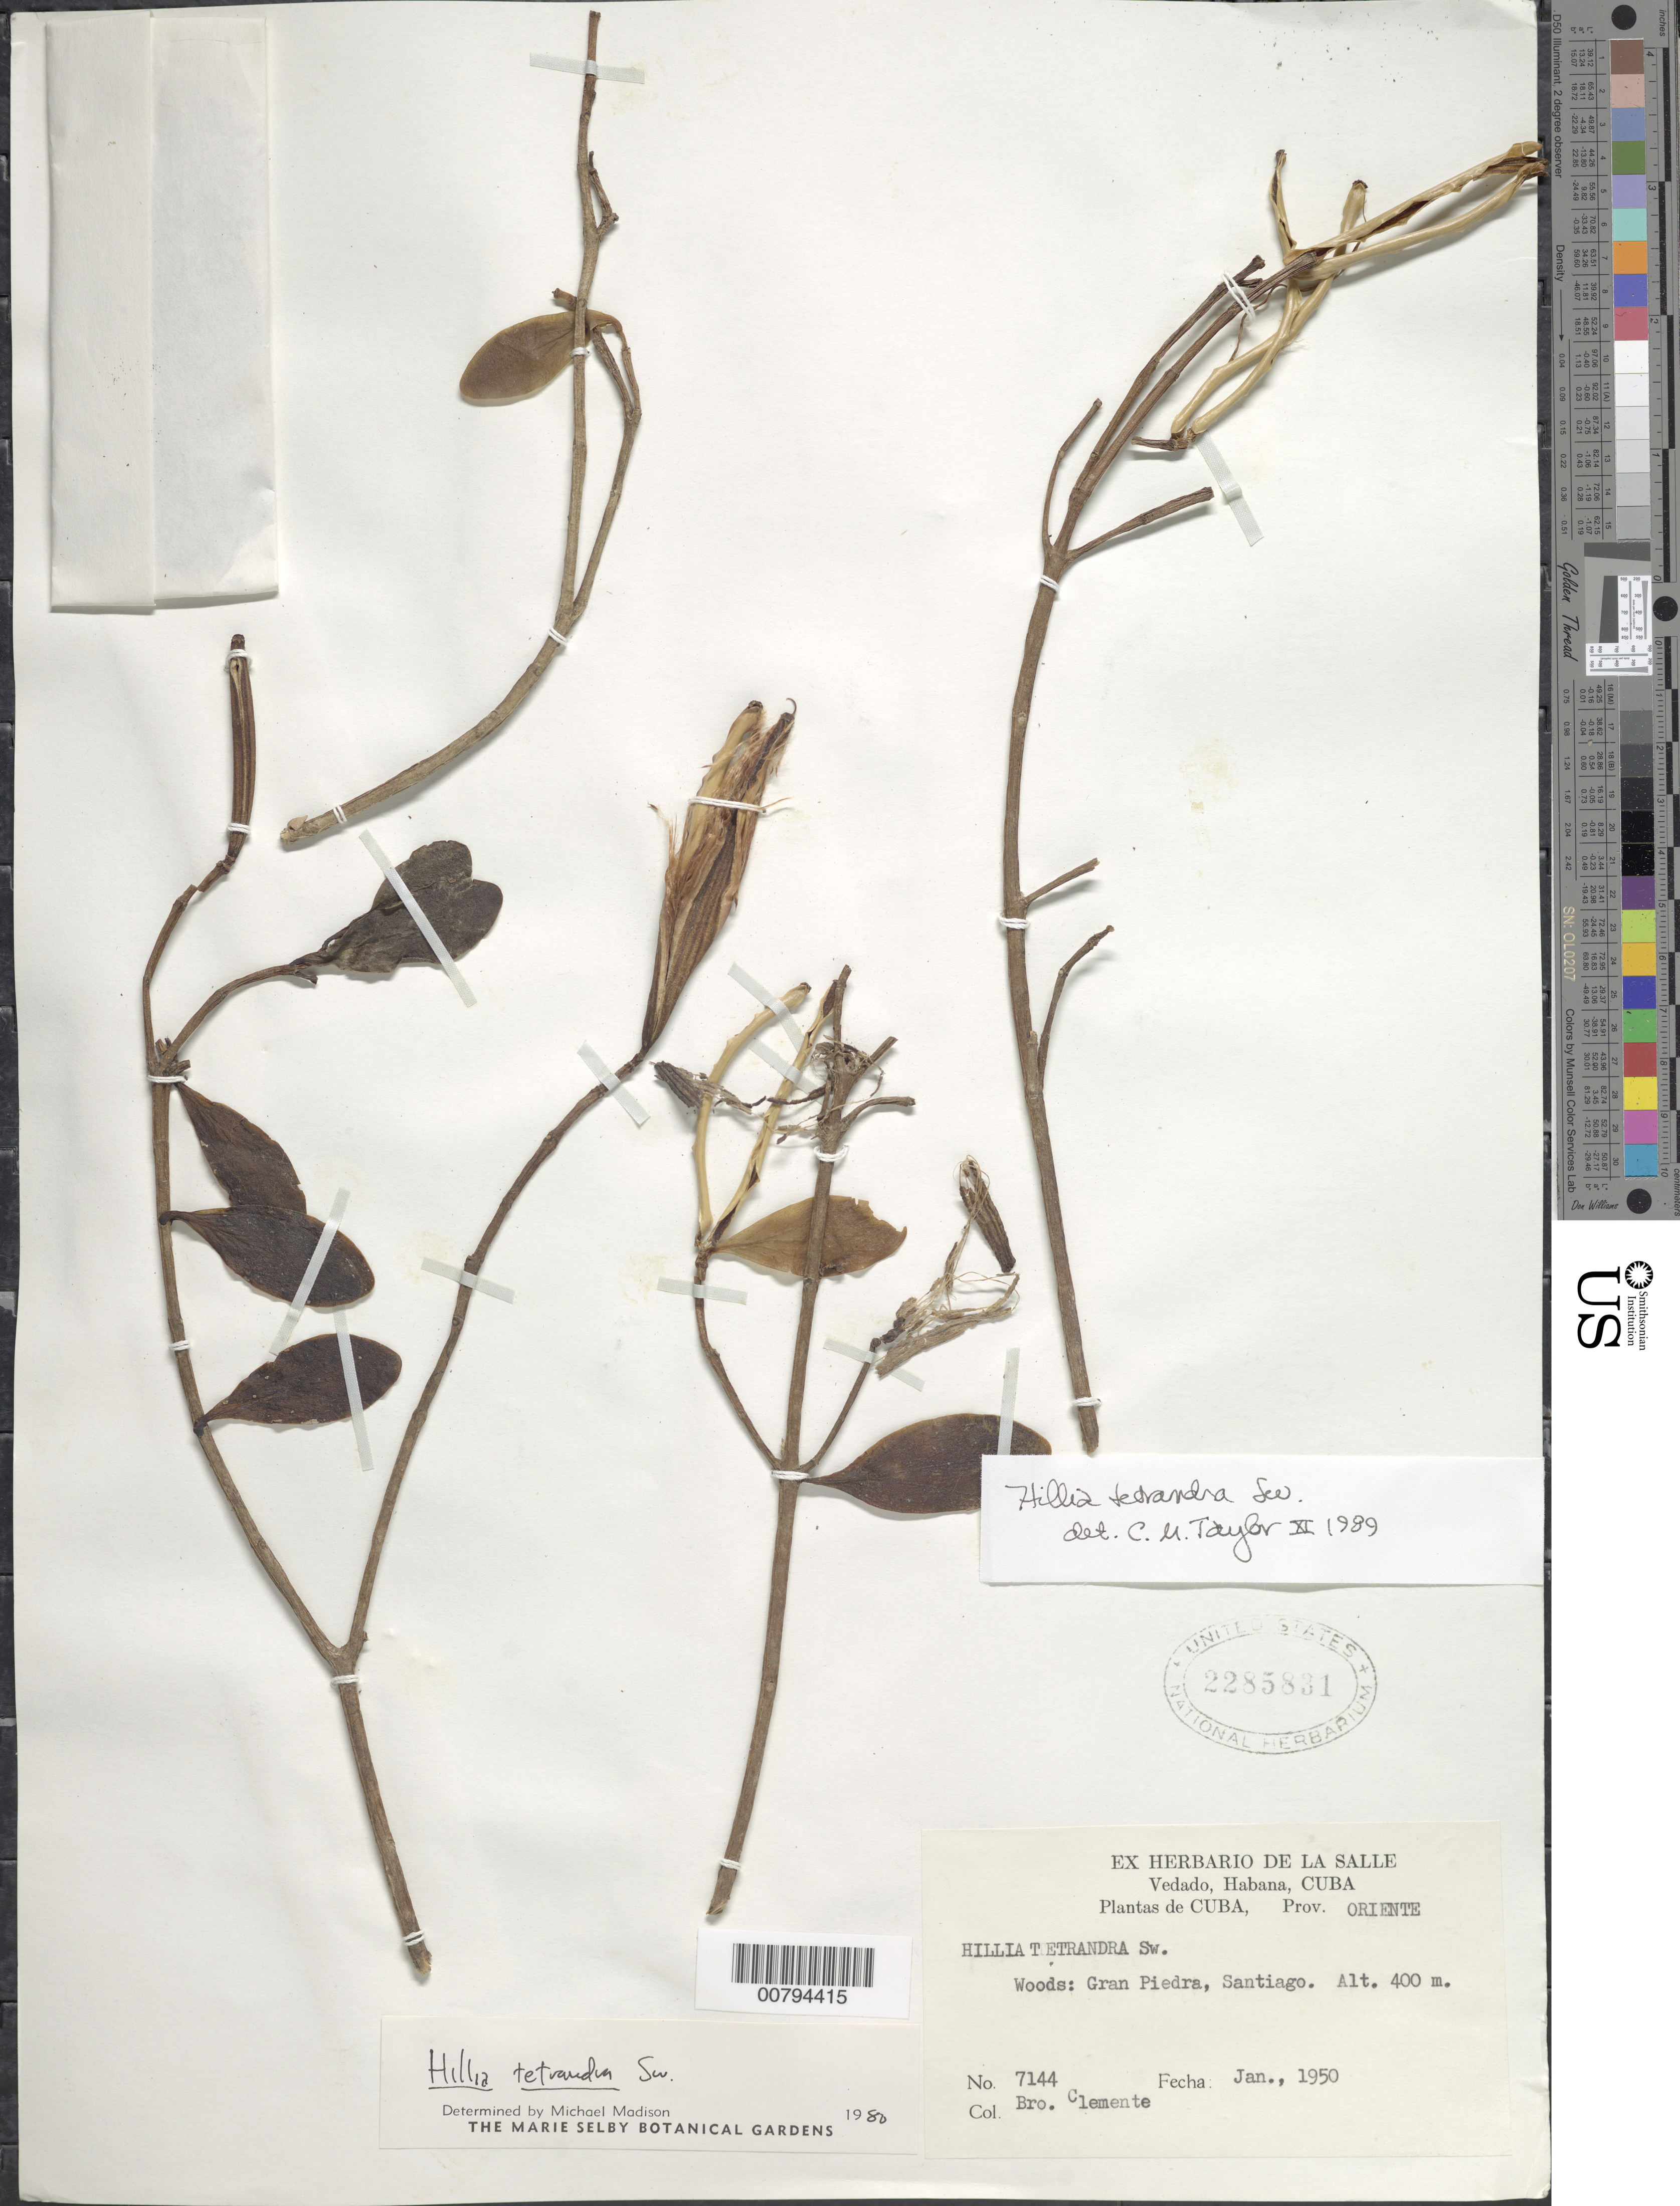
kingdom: Plantae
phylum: Tracheophyta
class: Magnoliopsida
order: Gentianales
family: Rubiaceae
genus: Hillia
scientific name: Hillia tetrandra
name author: Sw.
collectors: Bro. Clemente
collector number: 7144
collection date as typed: Jan 1950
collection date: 1950-01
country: Cuba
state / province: Oriente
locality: Gran Piedra, Santiago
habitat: Woods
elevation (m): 400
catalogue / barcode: US 2285831